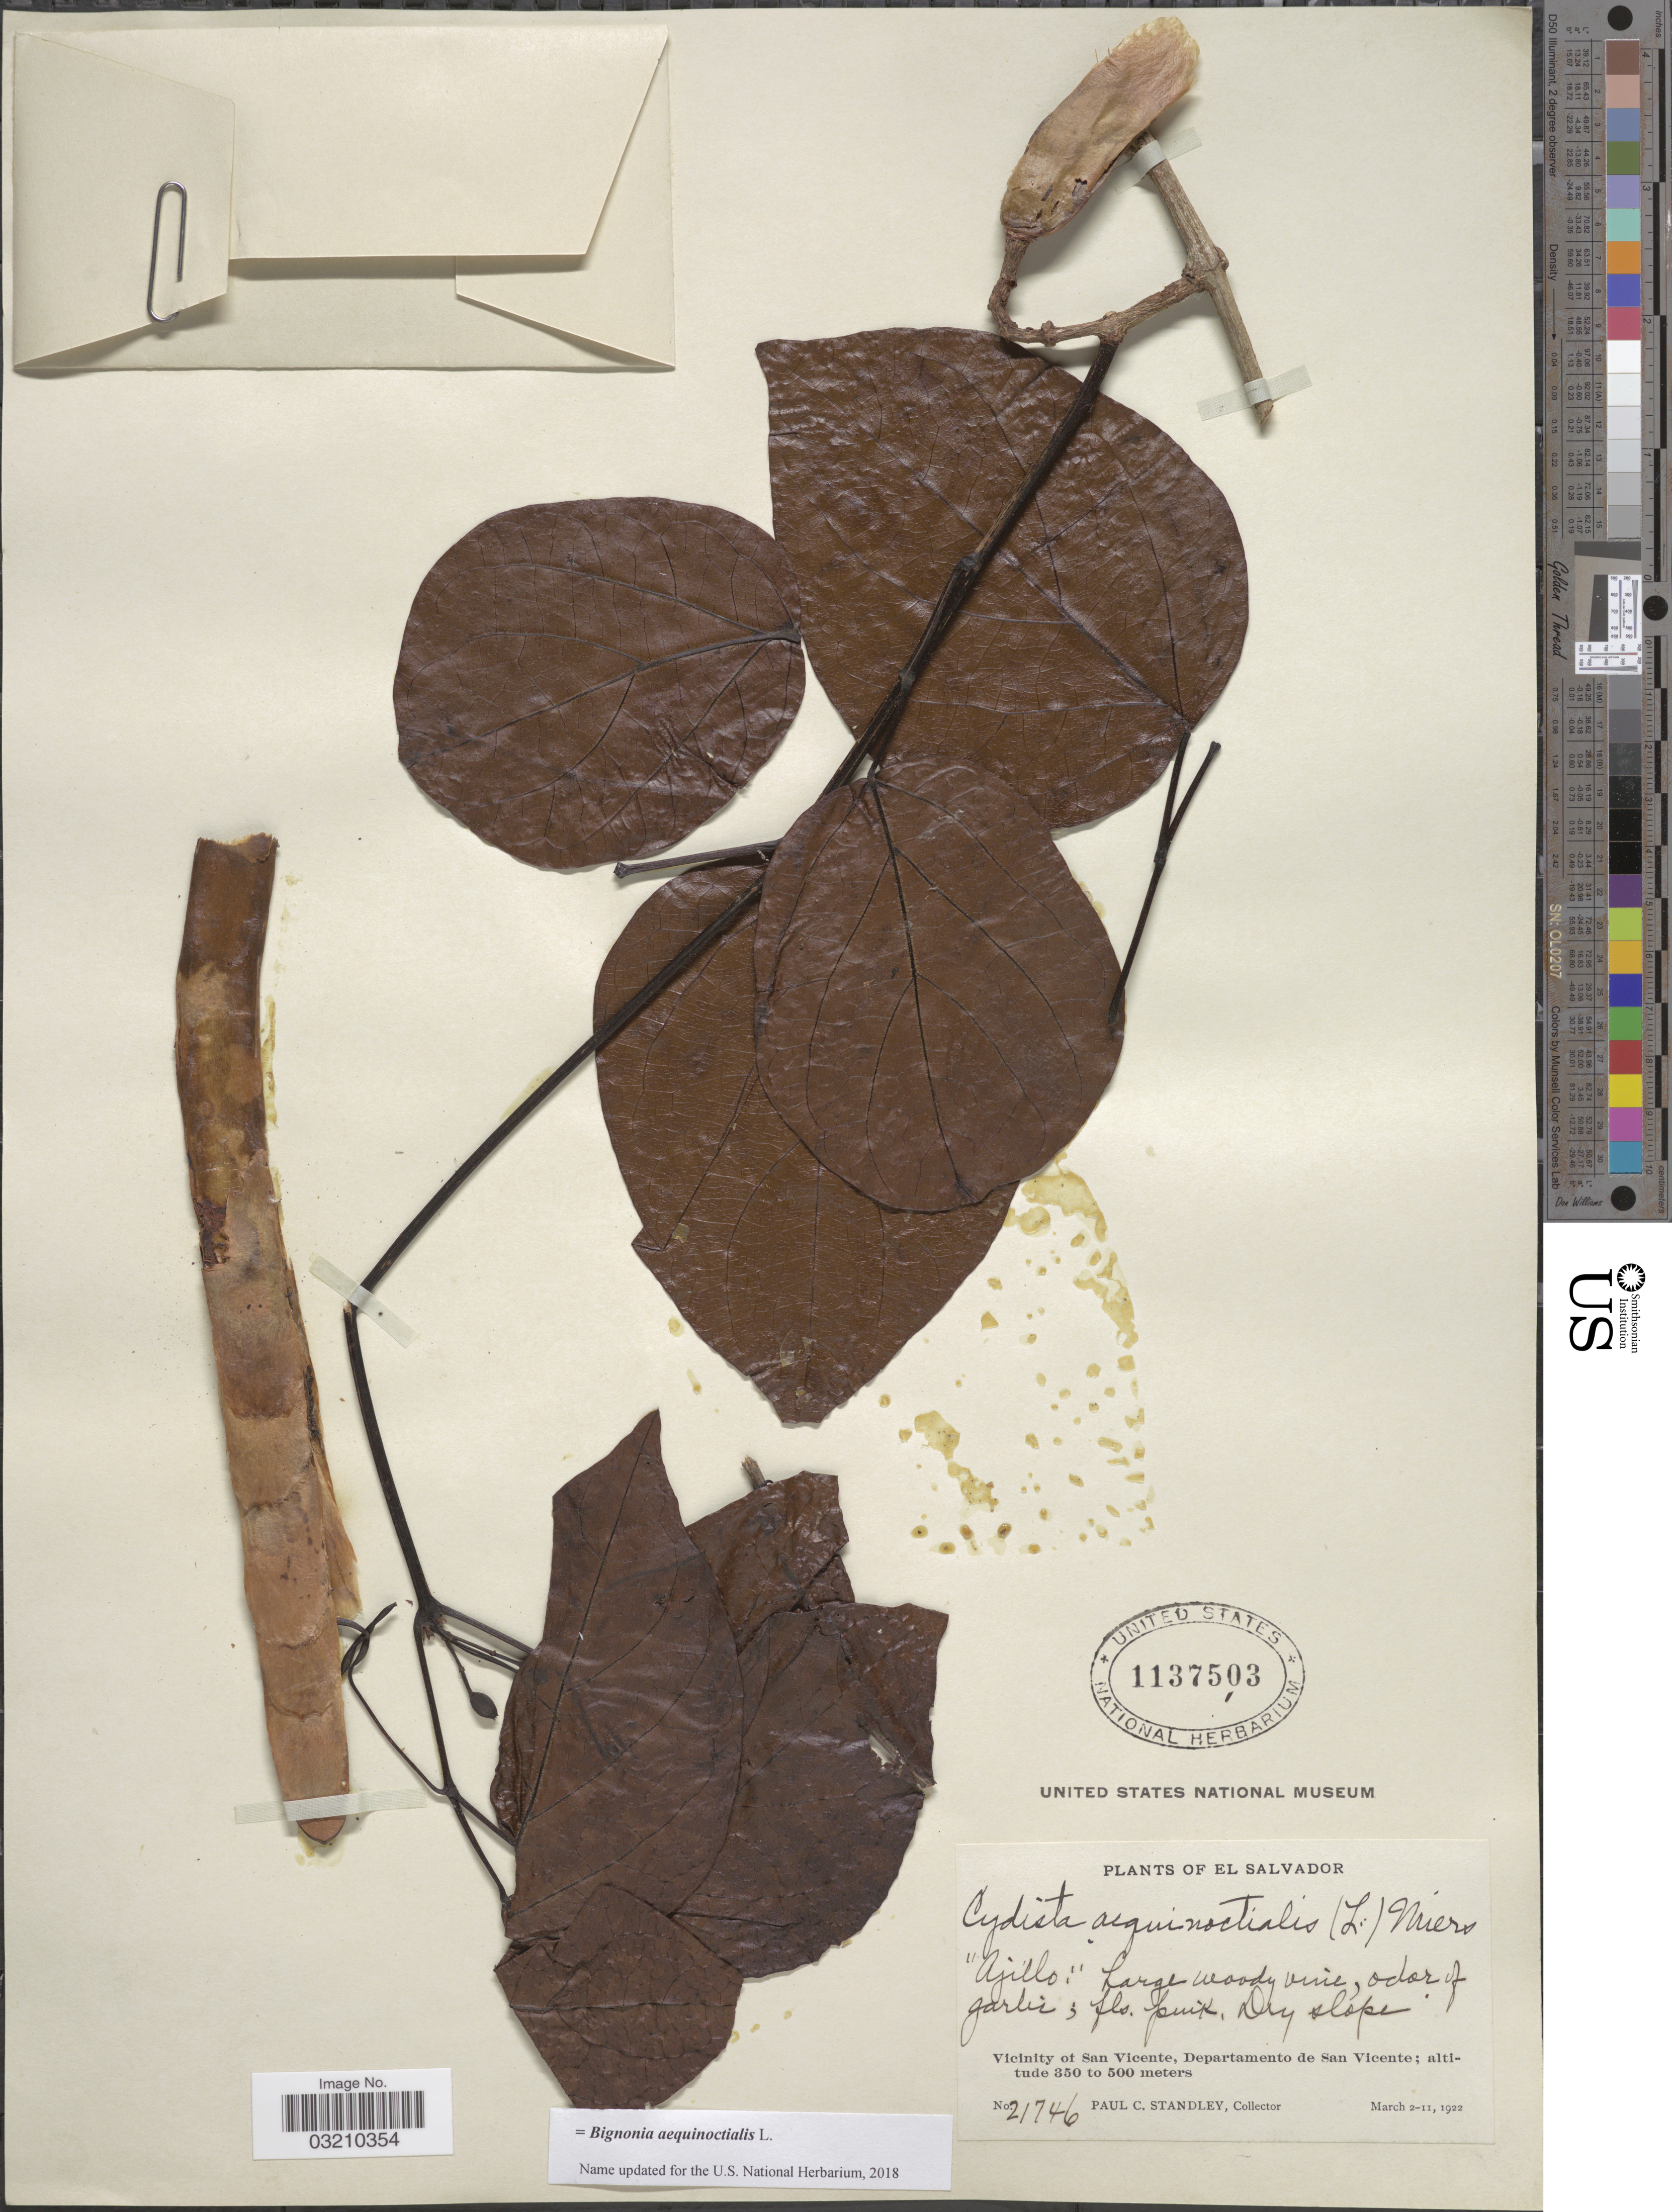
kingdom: Plantae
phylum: Tracheophyta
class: Magnoliopsida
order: Lamiales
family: Bignoniaceae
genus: Bignonia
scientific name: Bignonia aequinoctialis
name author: L.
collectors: P. C. Standley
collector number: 21746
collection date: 1922-03-02/1922-03-11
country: El Salvador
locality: Vicinity of San Vicente, Departamento de San Vicente.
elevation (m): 350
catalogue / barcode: US 1137503